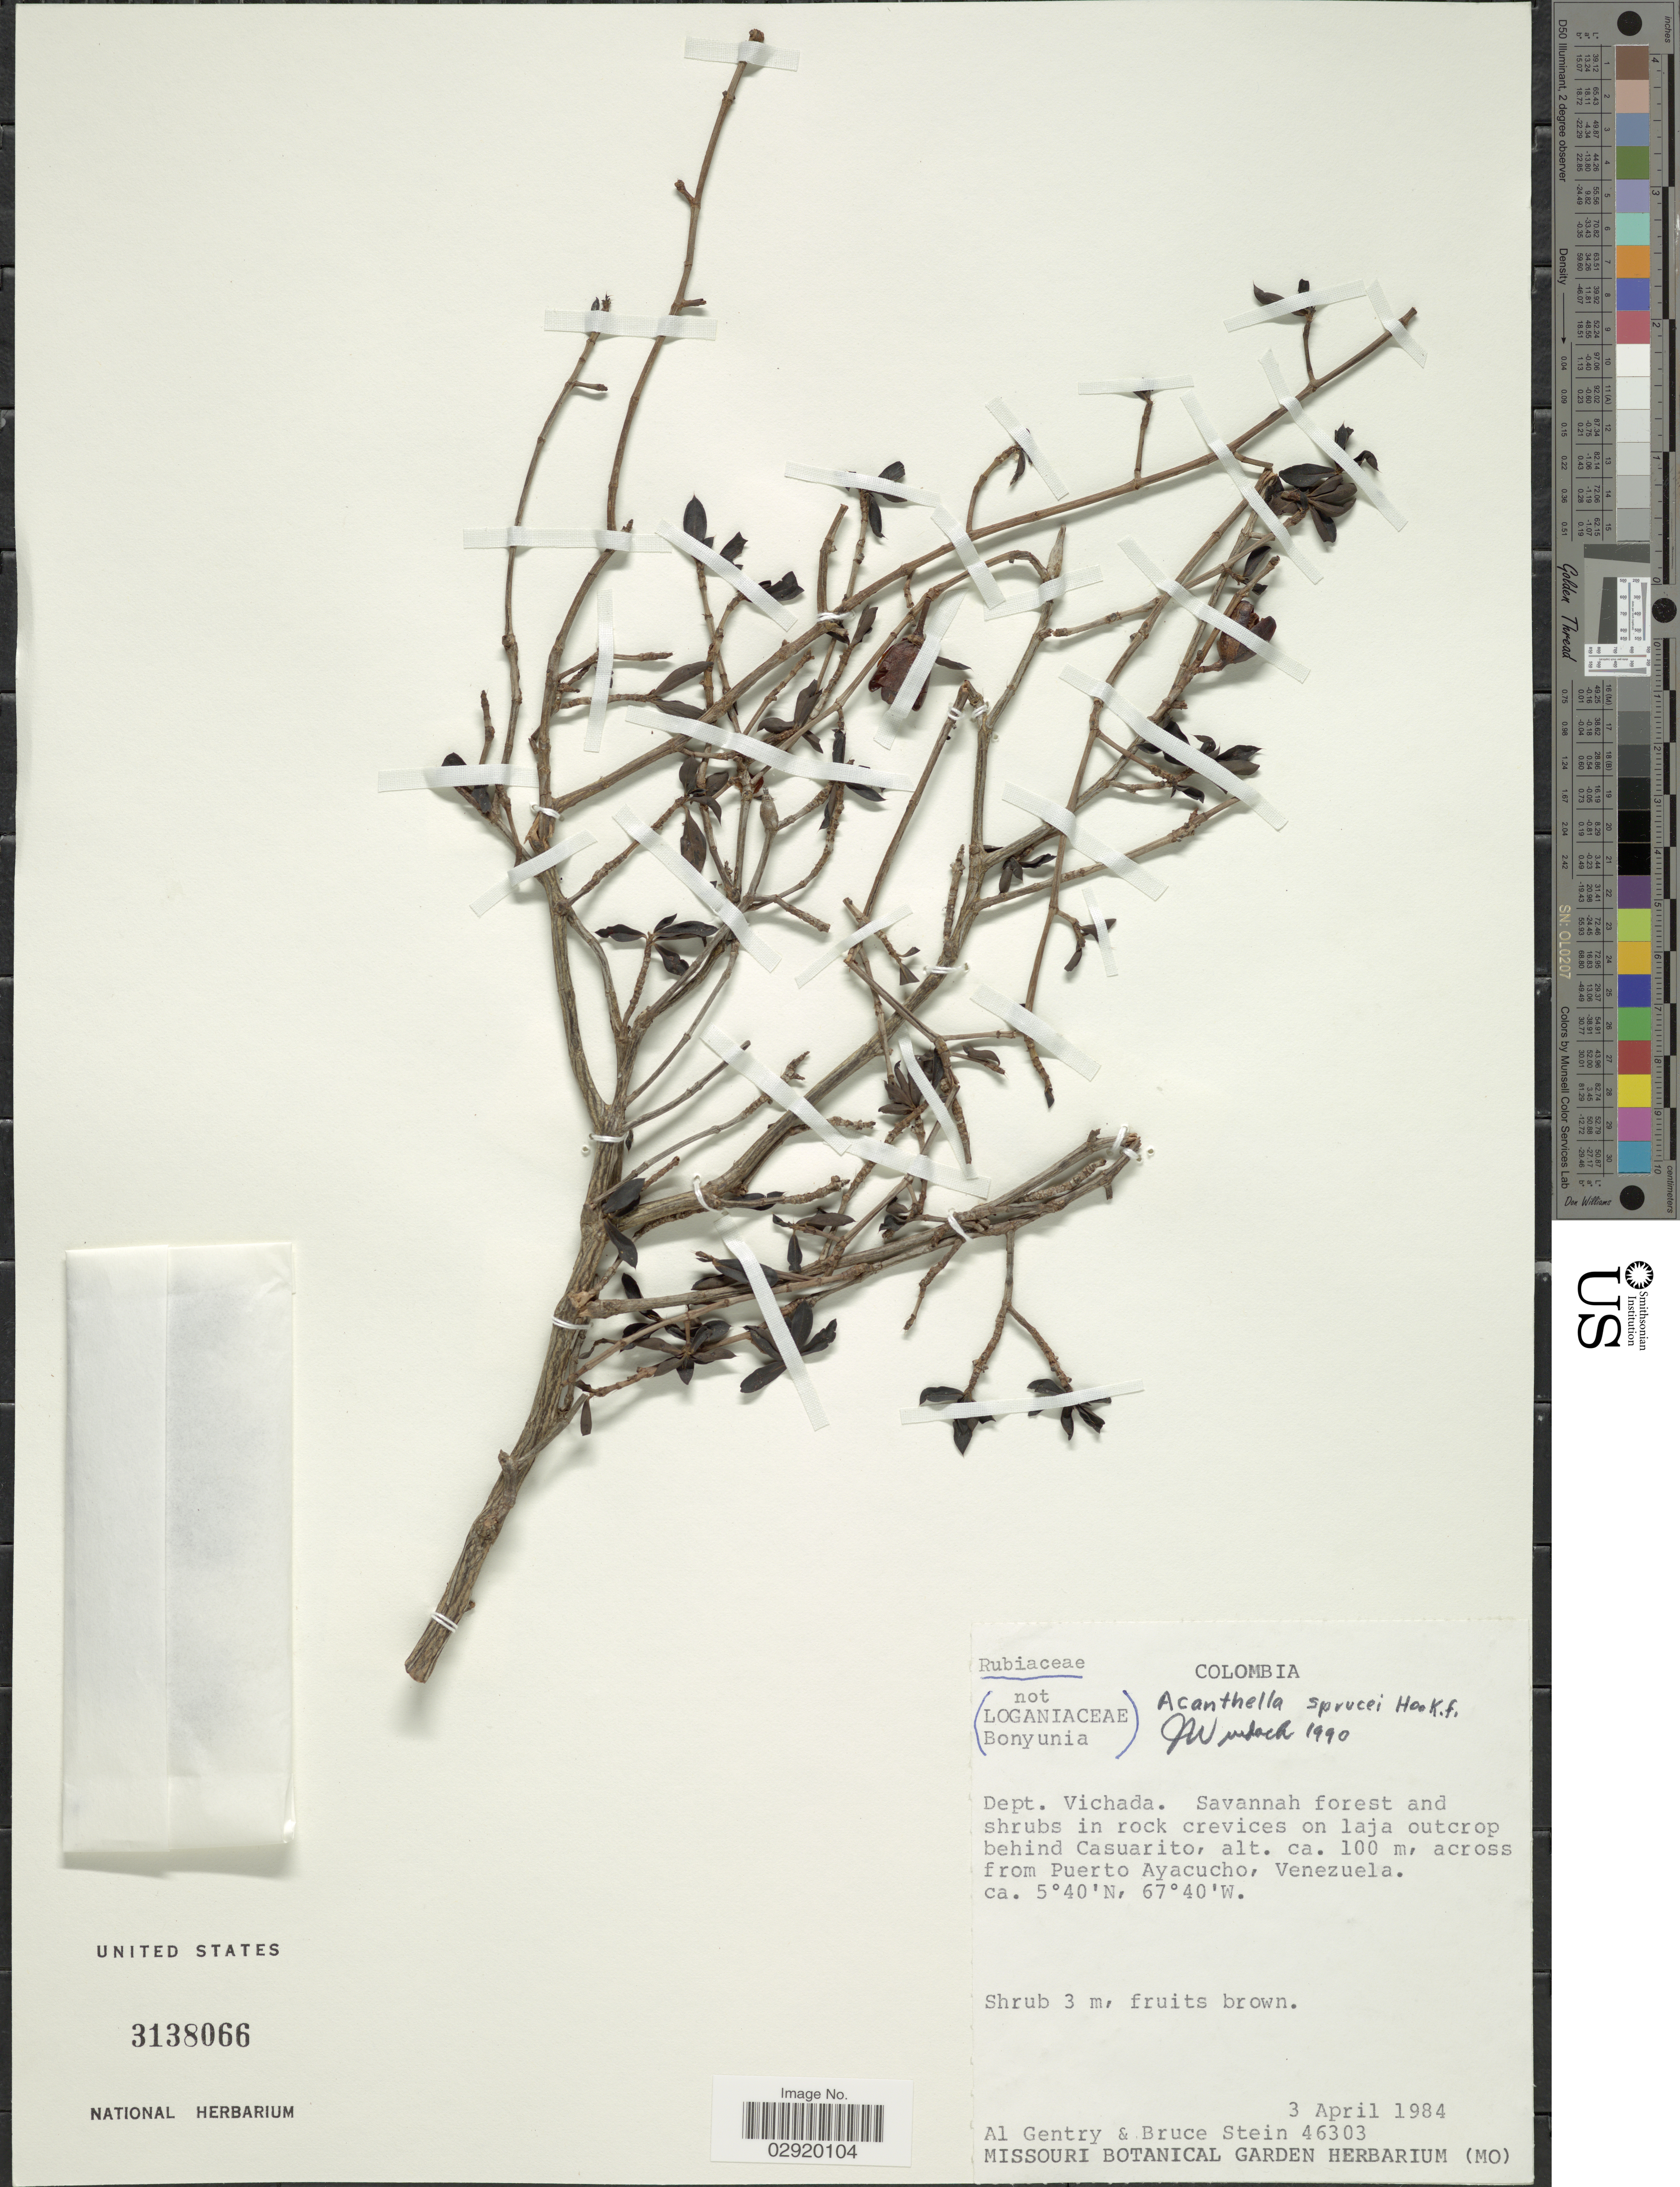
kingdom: Plantae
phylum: Tracheophyta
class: Magnoliopsida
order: Myrtales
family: Melastomataceae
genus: Acanthella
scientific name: Acanthella sprucei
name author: Benth. & Hook. f.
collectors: A. H. Gentry & B. A. Stein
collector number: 46303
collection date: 1984-04-03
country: Colombia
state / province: Vichada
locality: Dept. Vichada. Savannah forest and shrubs crevices on laja outcrop behind Casuarito, across from Puerto Ayacucho.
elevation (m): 100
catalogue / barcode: US 3138066